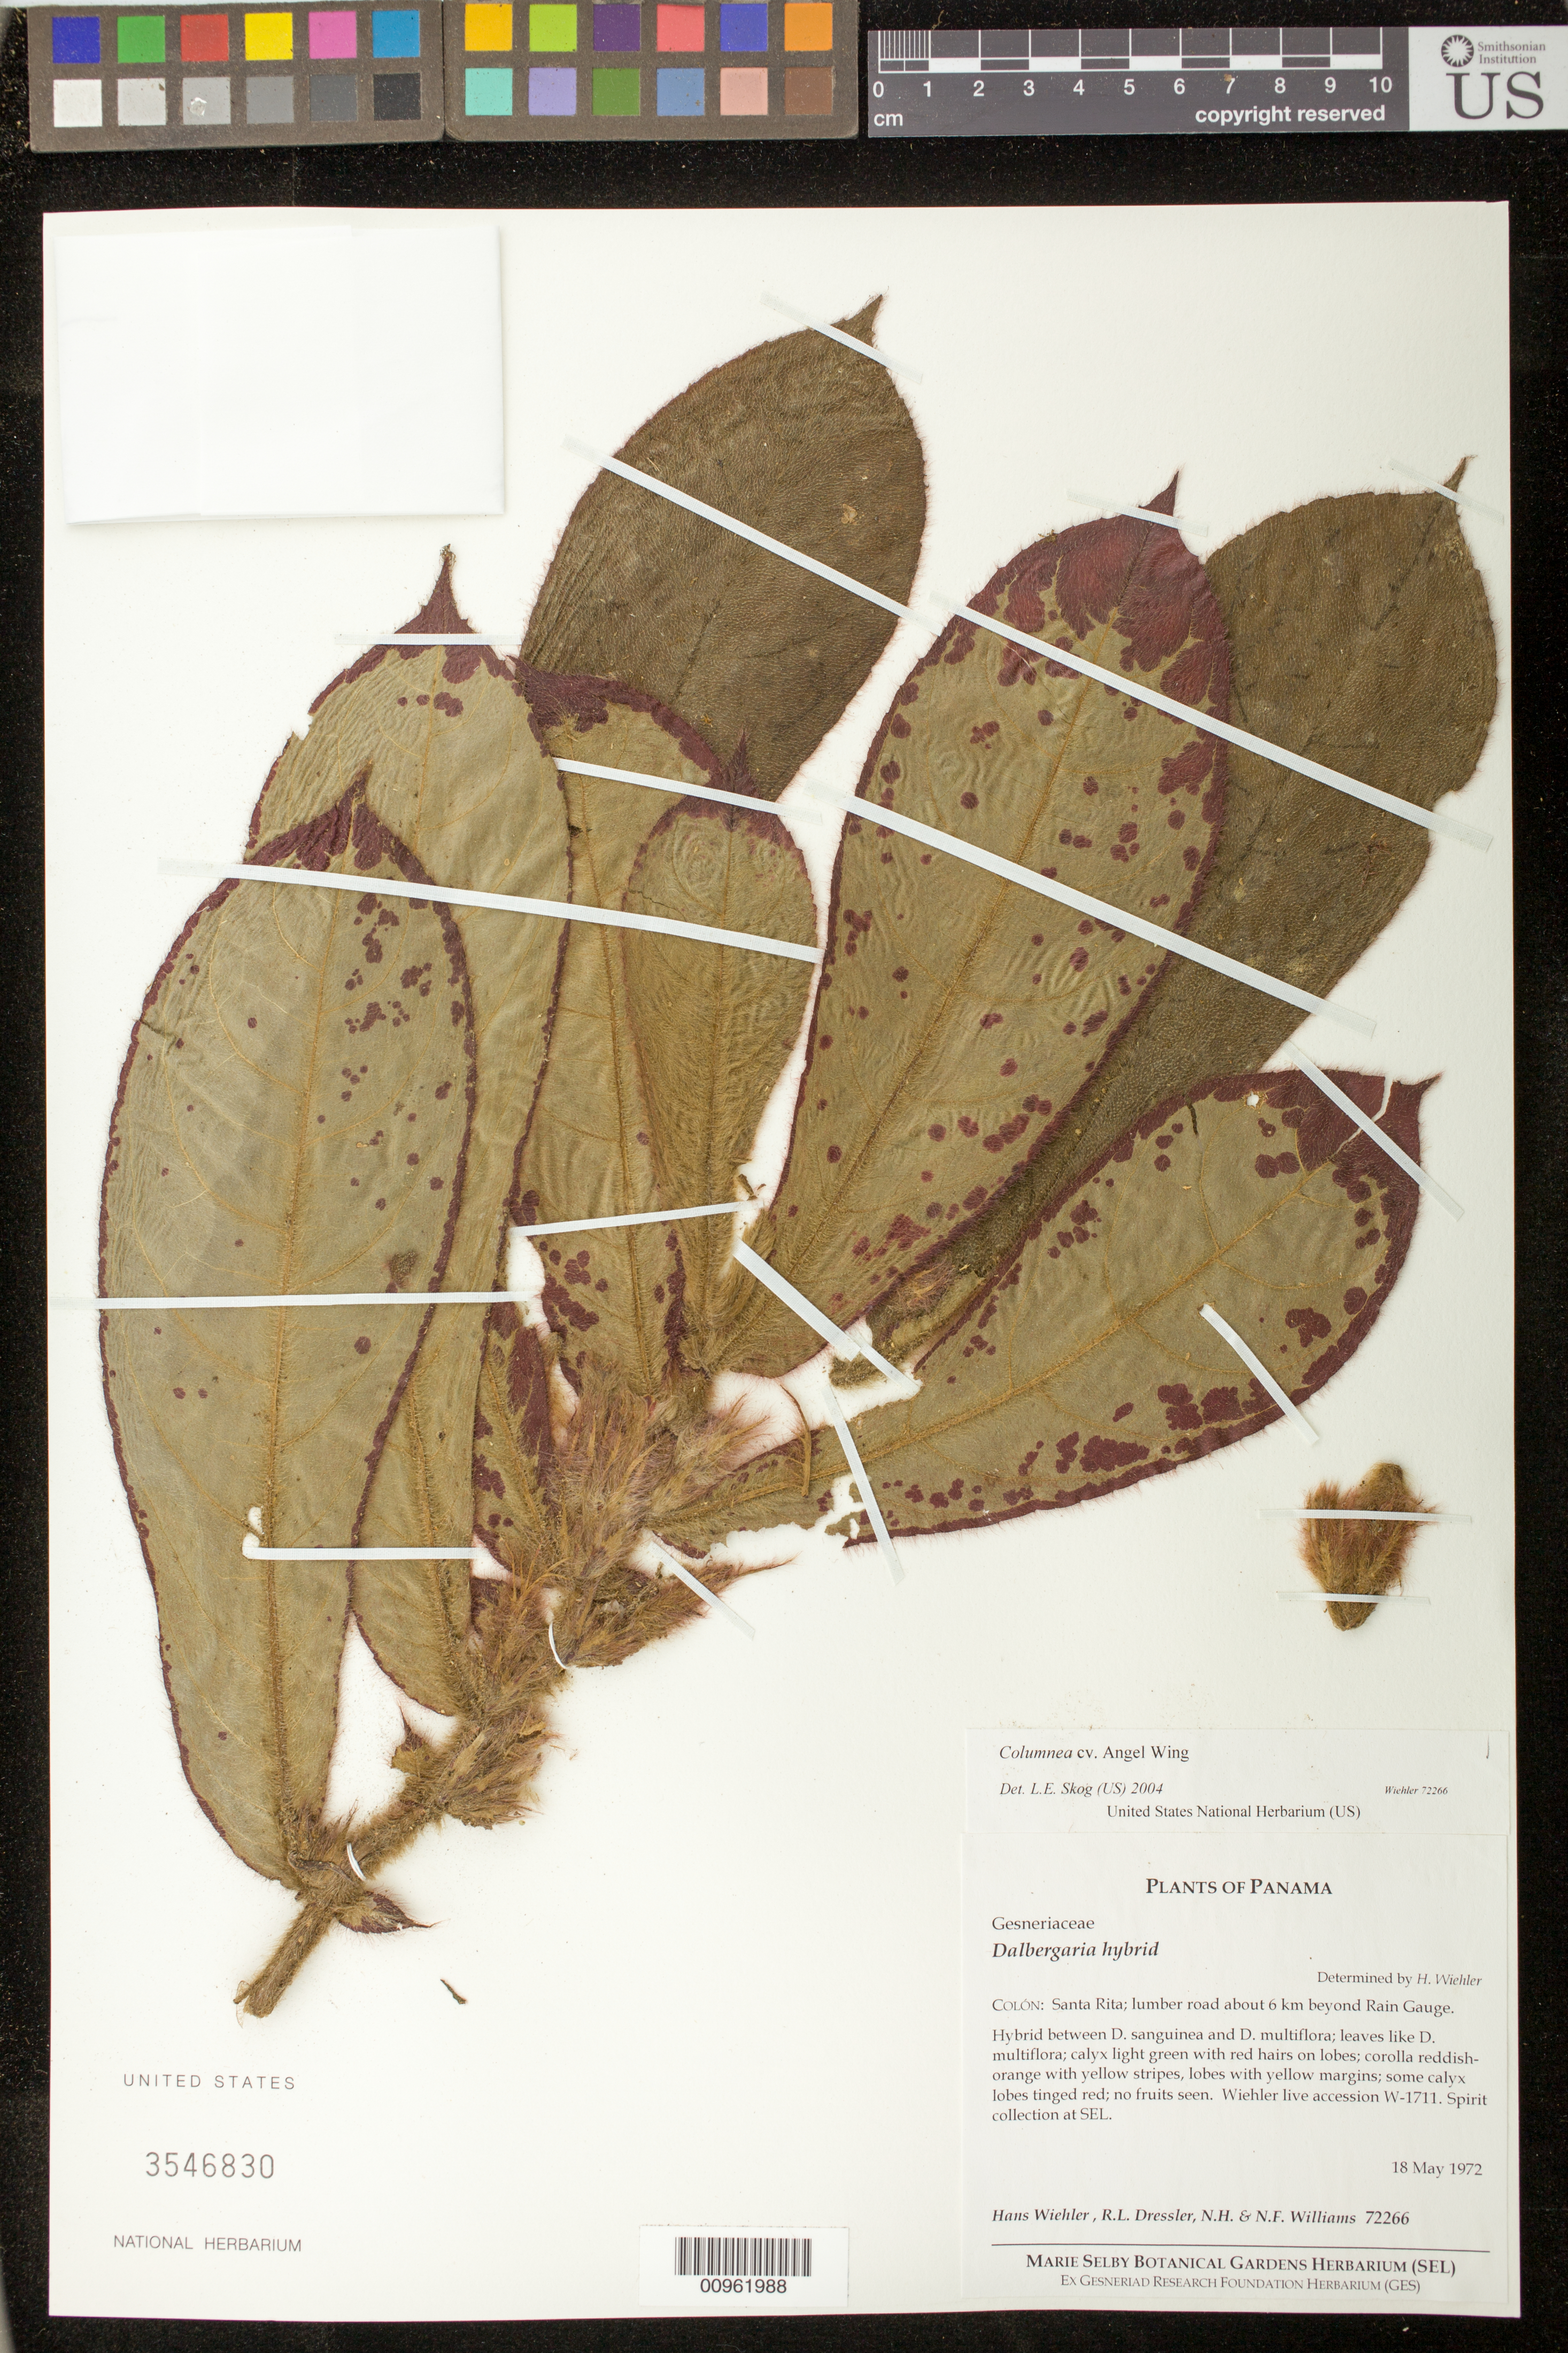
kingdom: Plantae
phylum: Tracheophyta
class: Magnoliopsida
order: Lamiales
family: Gesneriaceae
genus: Columnea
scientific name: Columnea 'Angel Wing'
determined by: Skog, Laurence E.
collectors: H. J. Wiehler, R. Dressler, N. H. Williams & N. Williams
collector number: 72266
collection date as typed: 18 May 1972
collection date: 1972-05-18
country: Panama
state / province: Colón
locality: Colón: Santa Rita; lumber road about 6 km beyond Rain Gauge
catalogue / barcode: US 3546830